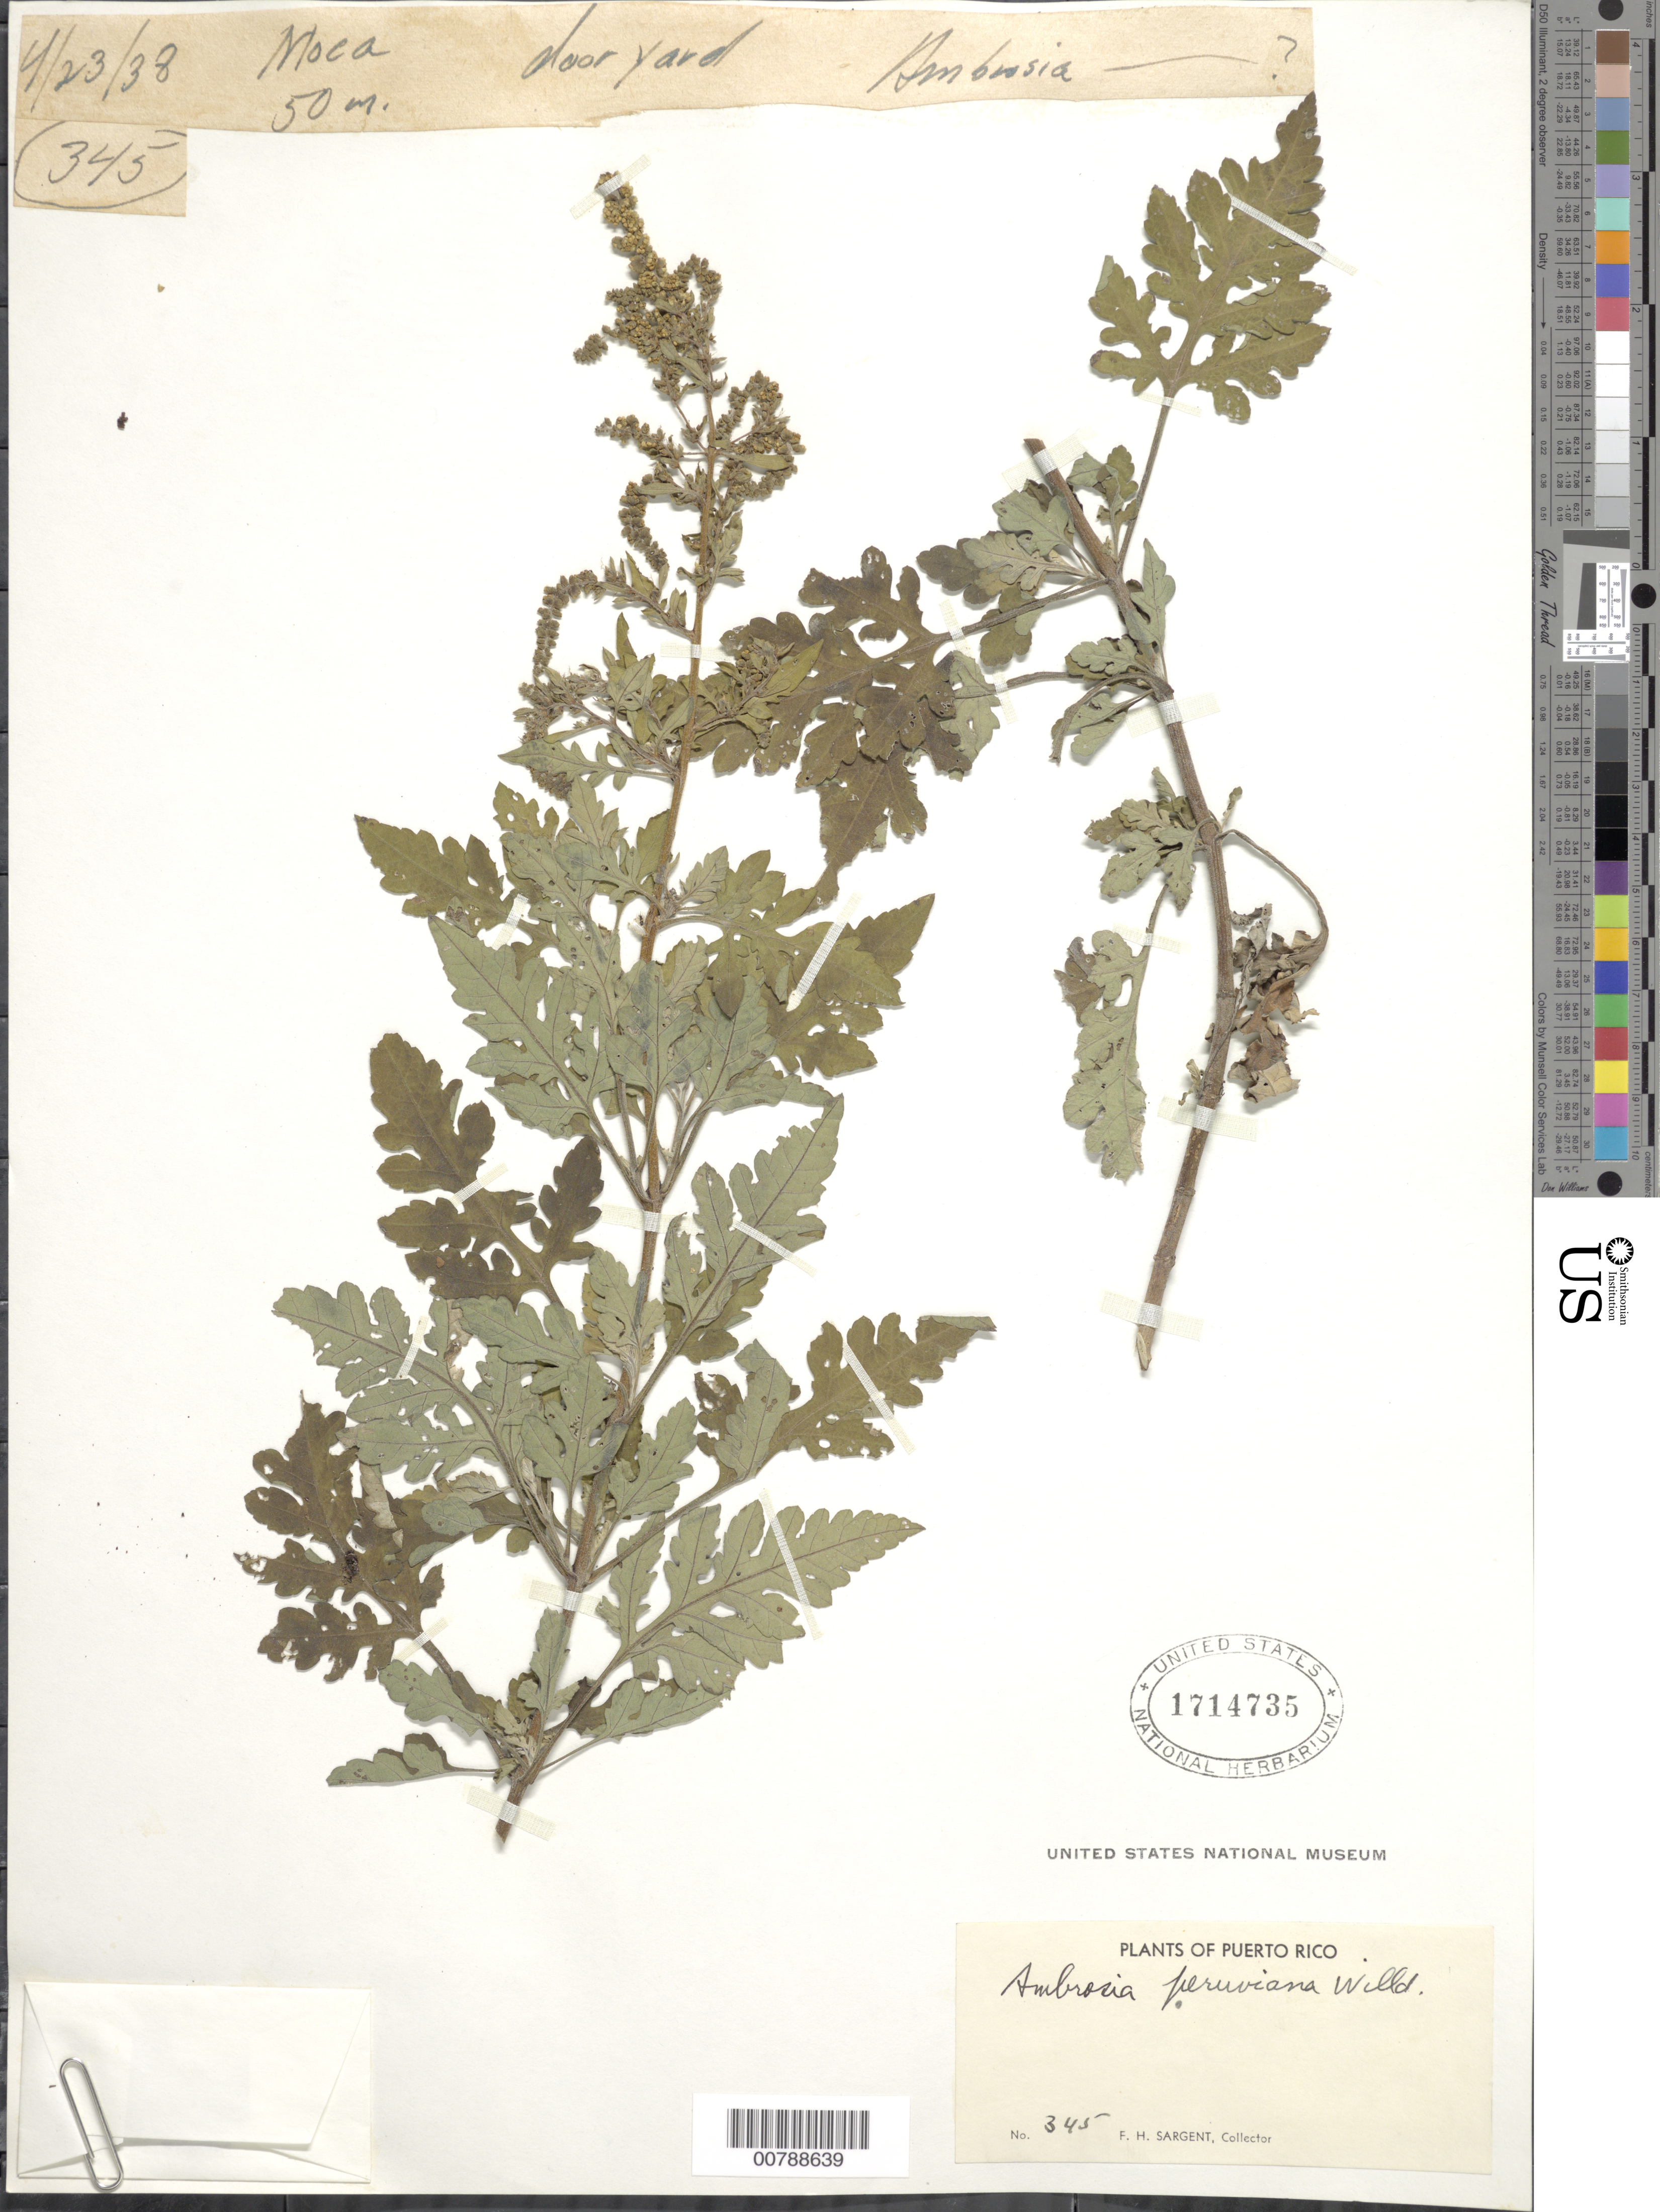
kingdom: Plantae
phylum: Tracheophyta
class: Magnoliopsida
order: Asterales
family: Asteraceae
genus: Ambrosia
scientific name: Ambrosia peruviana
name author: Willd.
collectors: F. H. Sargent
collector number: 345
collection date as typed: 23 Apr 1938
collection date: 1938-04-23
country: Puerto Rico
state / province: Moca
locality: Moca, door yard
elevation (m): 50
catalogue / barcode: US 1714735